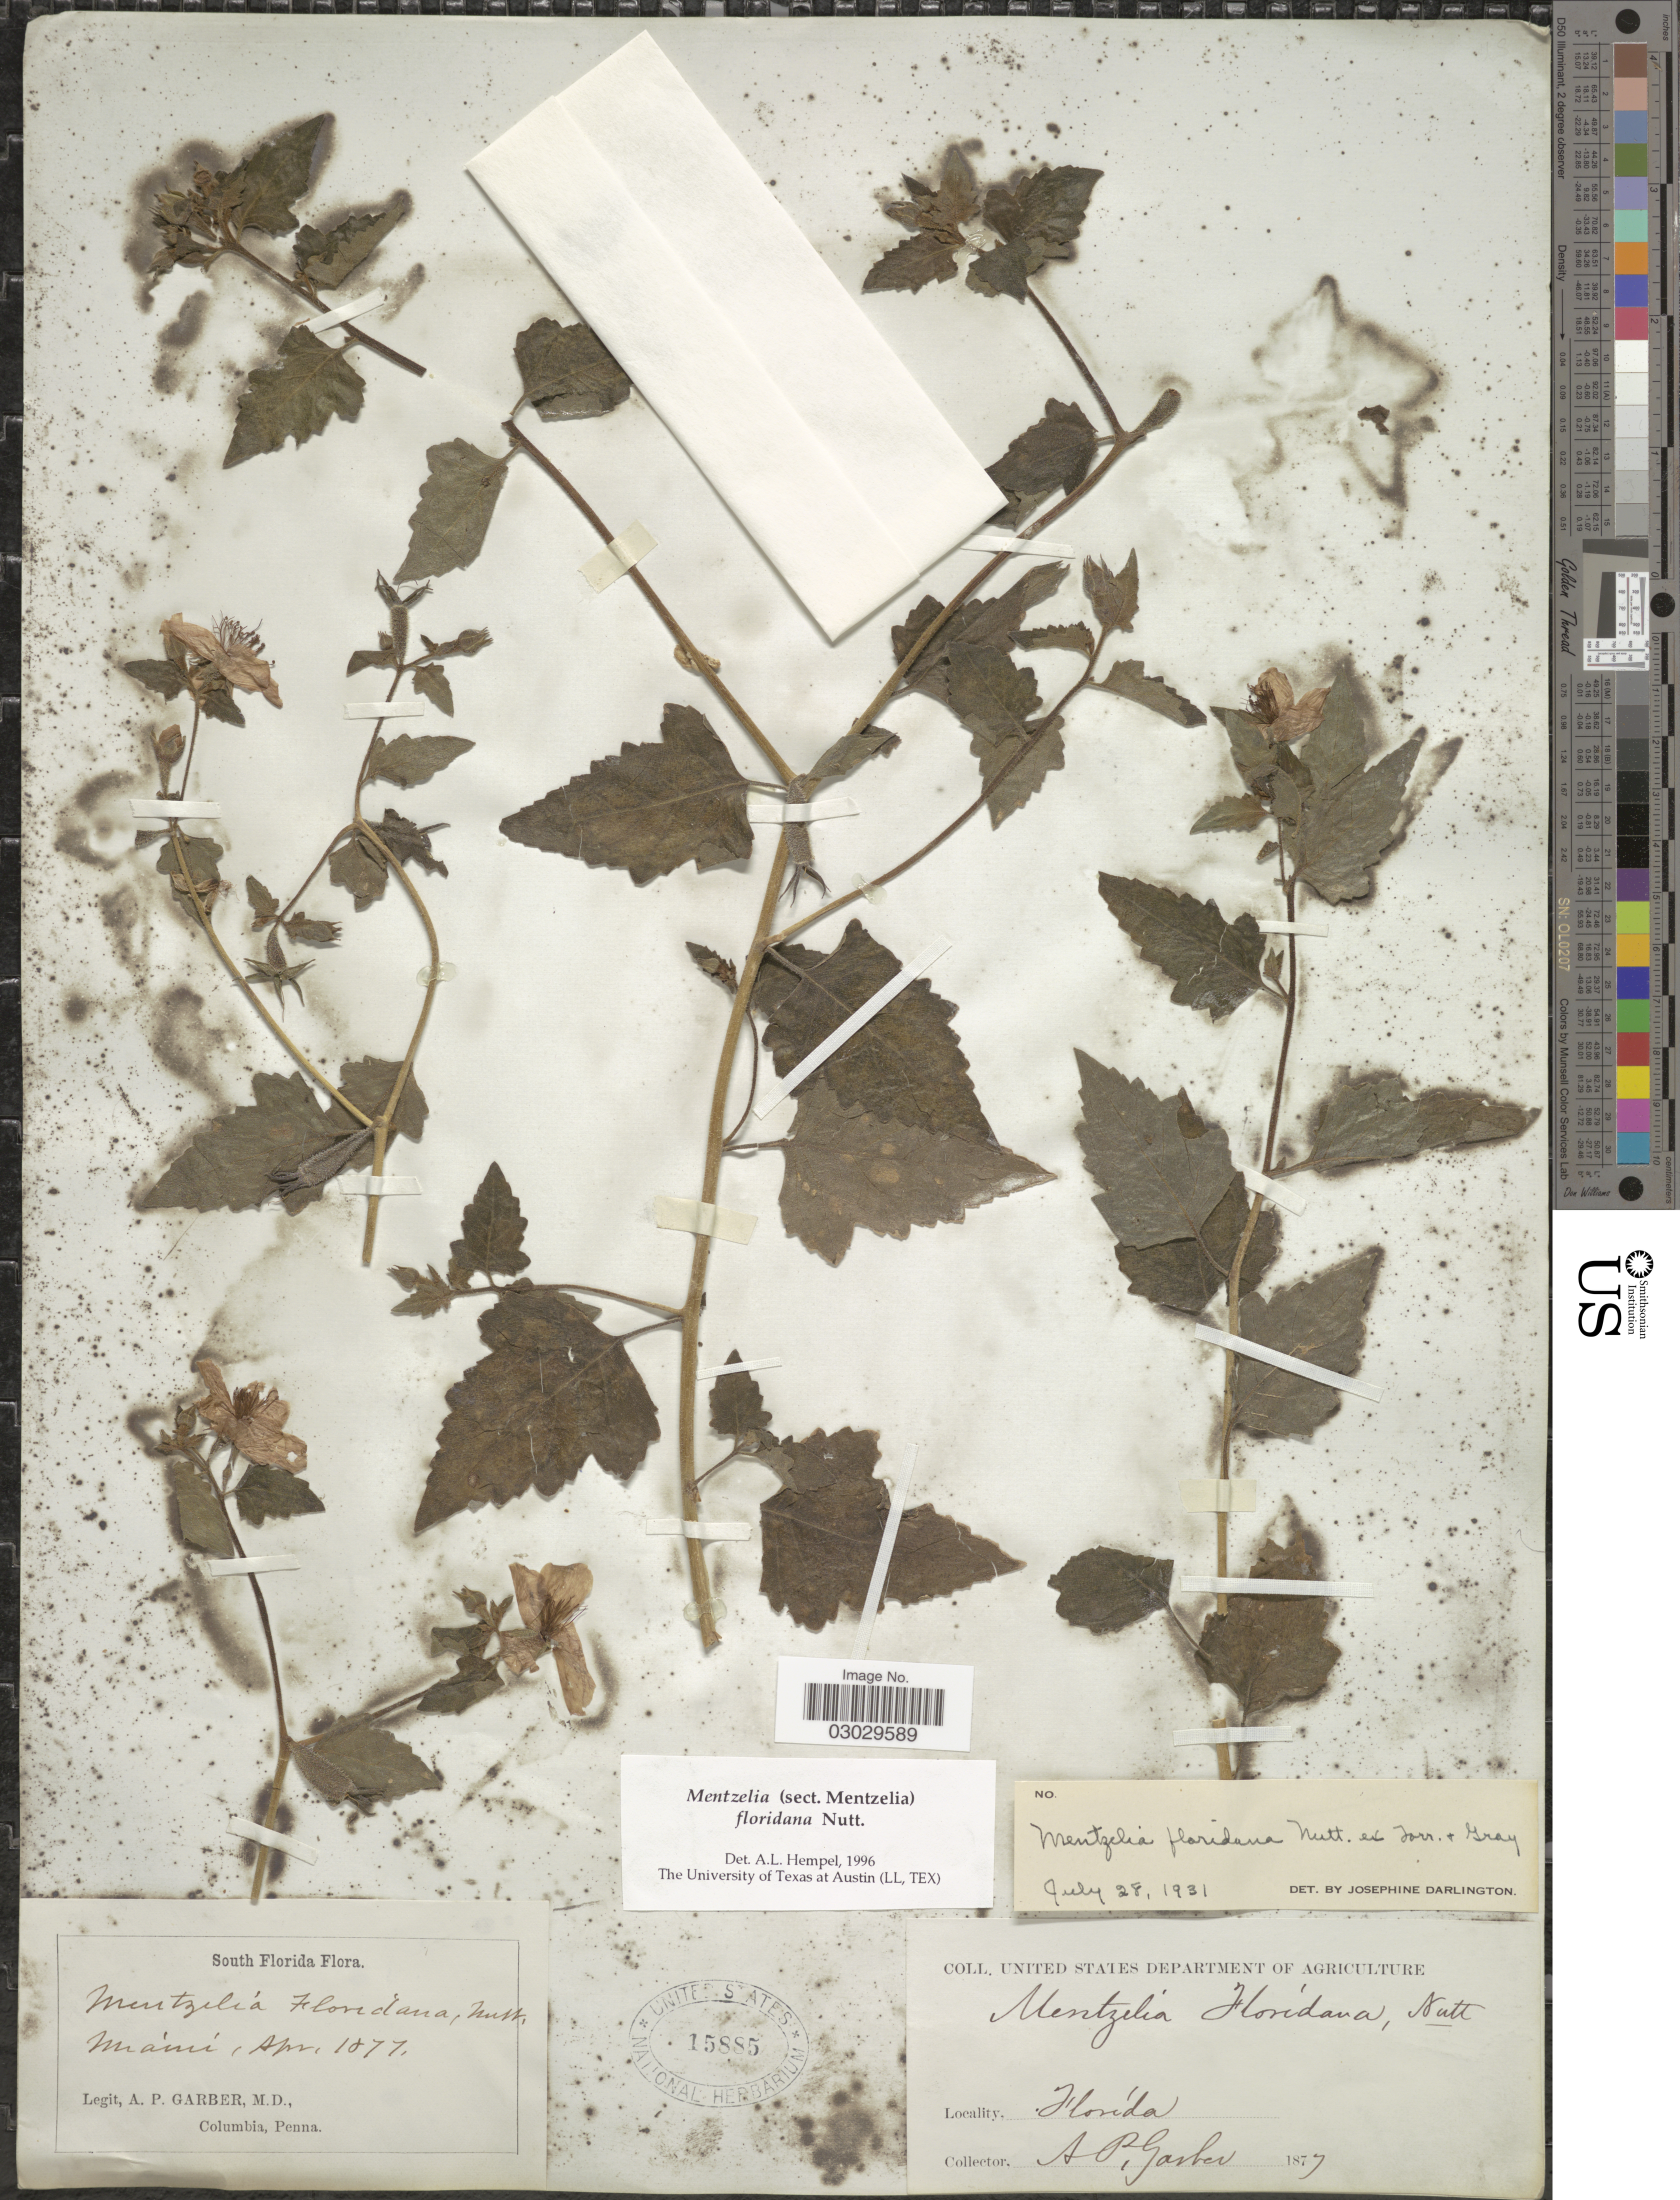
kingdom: Plantae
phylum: Tracheophyta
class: Magnoliopsida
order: Cornales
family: Loasaceae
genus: Mentzelia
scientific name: Mentzelia floridana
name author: Nutt. ex Torr. & A. Gray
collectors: A. P. Garber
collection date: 1877-04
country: United States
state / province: Florida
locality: South Florida. Miami.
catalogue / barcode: US 15885